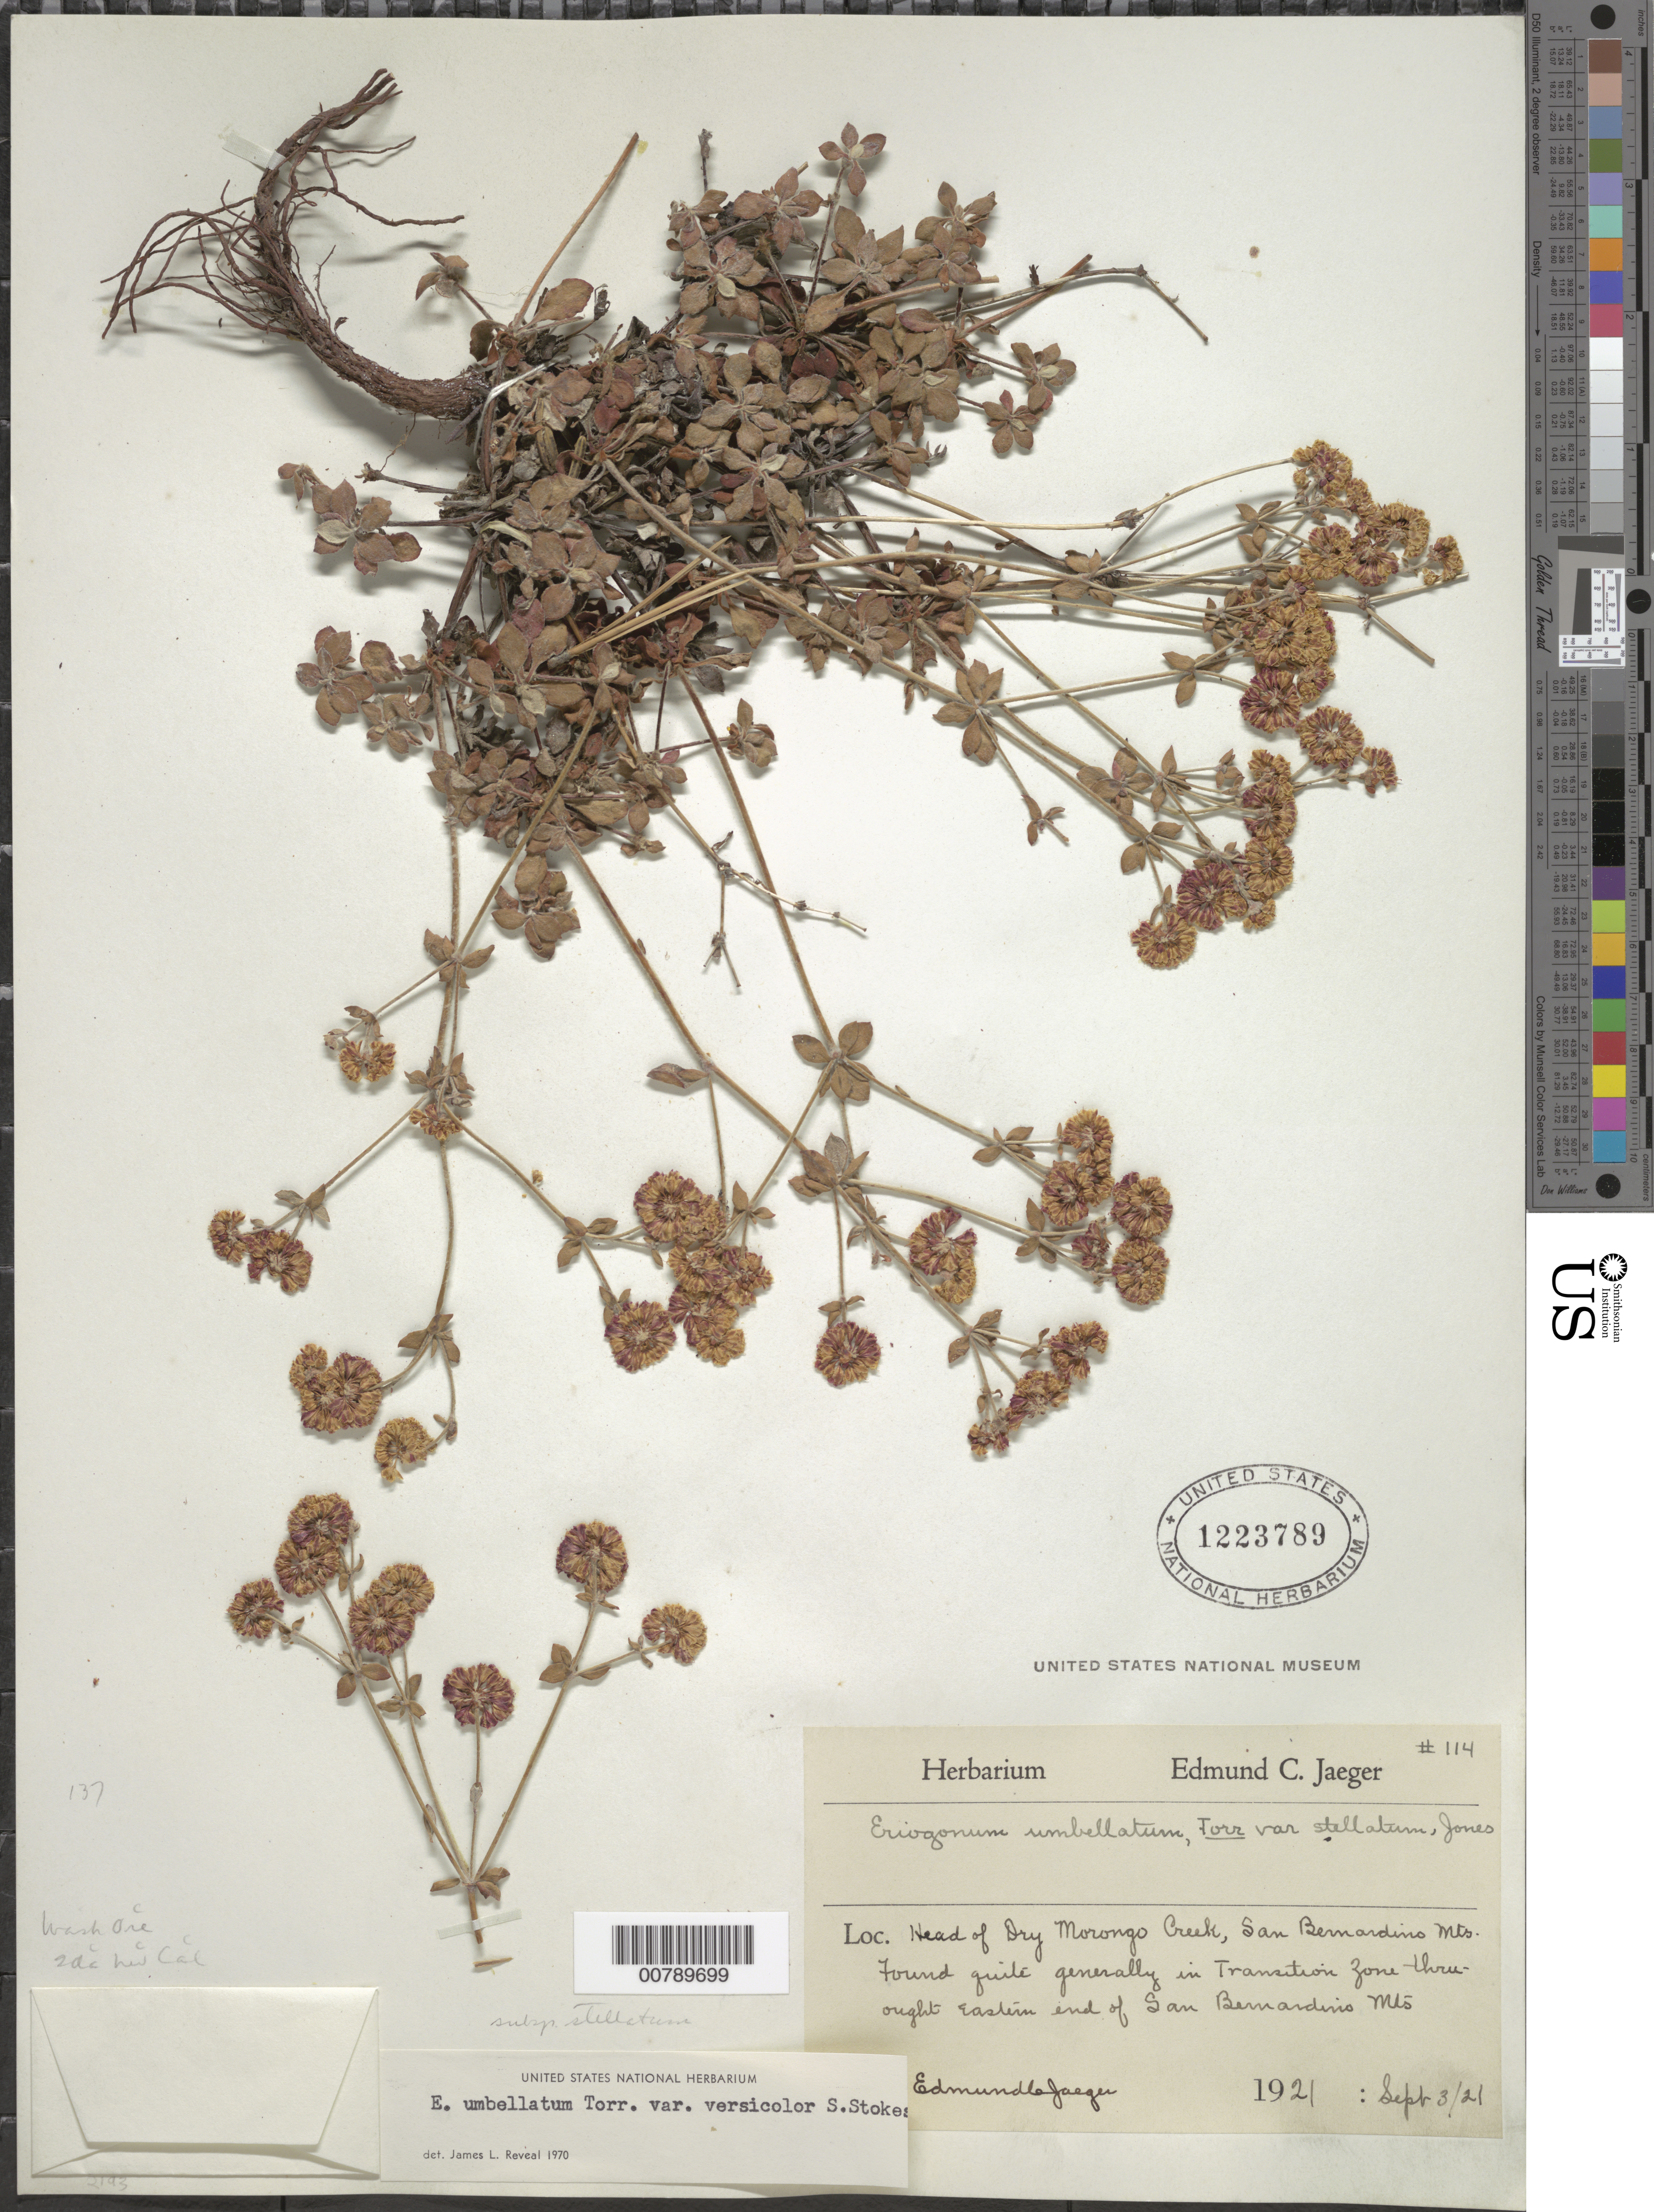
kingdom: Plantae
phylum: Tracheophyta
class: Magnoliopsida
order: Caryophyllales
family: Polygonaceae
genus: Eriogonum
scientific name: Eriogonum umbellatum var. versicolor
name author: S. Stokes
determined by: Reveal, J. L.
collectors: E. Jaeger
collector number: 114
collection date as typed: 03 Sep 1921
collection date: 1921-09-03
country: United States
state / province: California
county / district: San Bernardino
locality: Head of Dry Morongo Creek, San Bernardino Mts.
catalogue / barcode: US 1223789